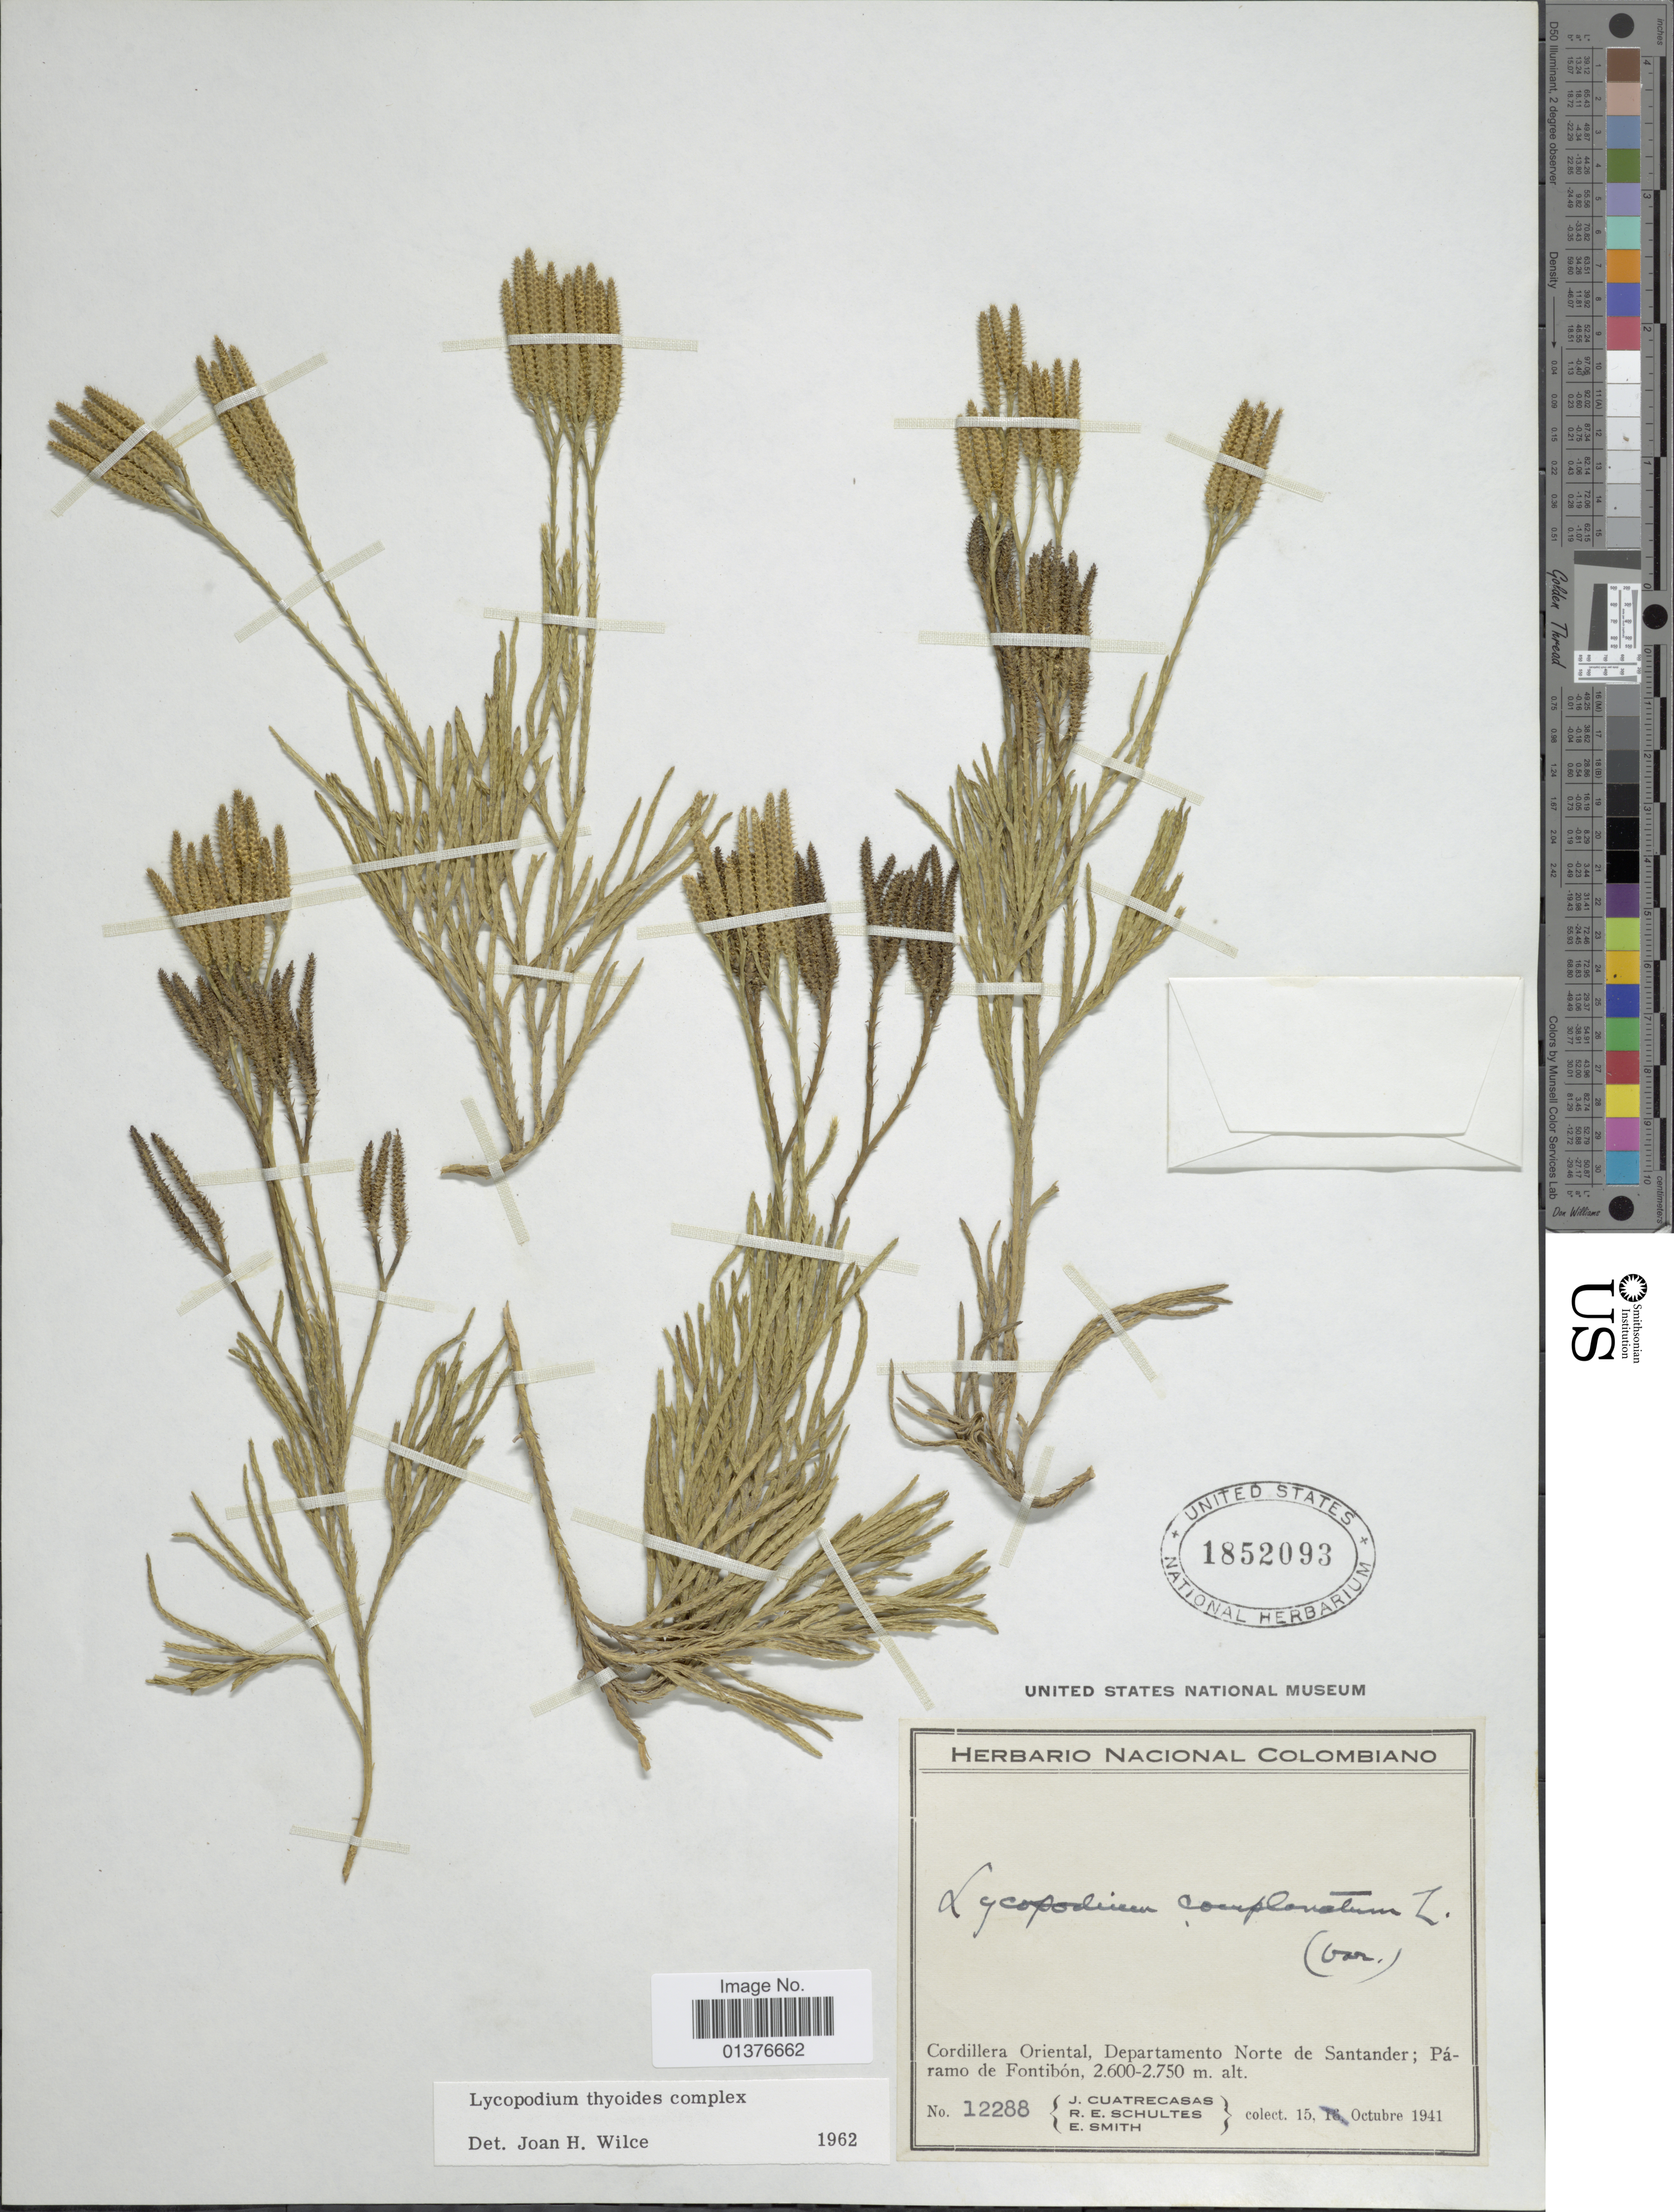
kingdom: Plantae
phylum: Tracheophyta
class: Lycopodiopsida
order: Lycopodiales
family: Lycopodiaceae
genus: Diphasiastrum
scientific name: Diphasiastrum thyoides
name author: (Humb. & Bonpl. ex Willd.) Holub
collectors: J. Cuatrecasas, R. E. Schultes & C. E. Smith Jr.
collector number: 12288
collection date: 1941-10-15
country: Colombia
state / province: Norte de Santander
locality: Cordillera Oriental, Páramo de Fontibón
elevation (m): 2600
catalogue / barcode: US 1852093